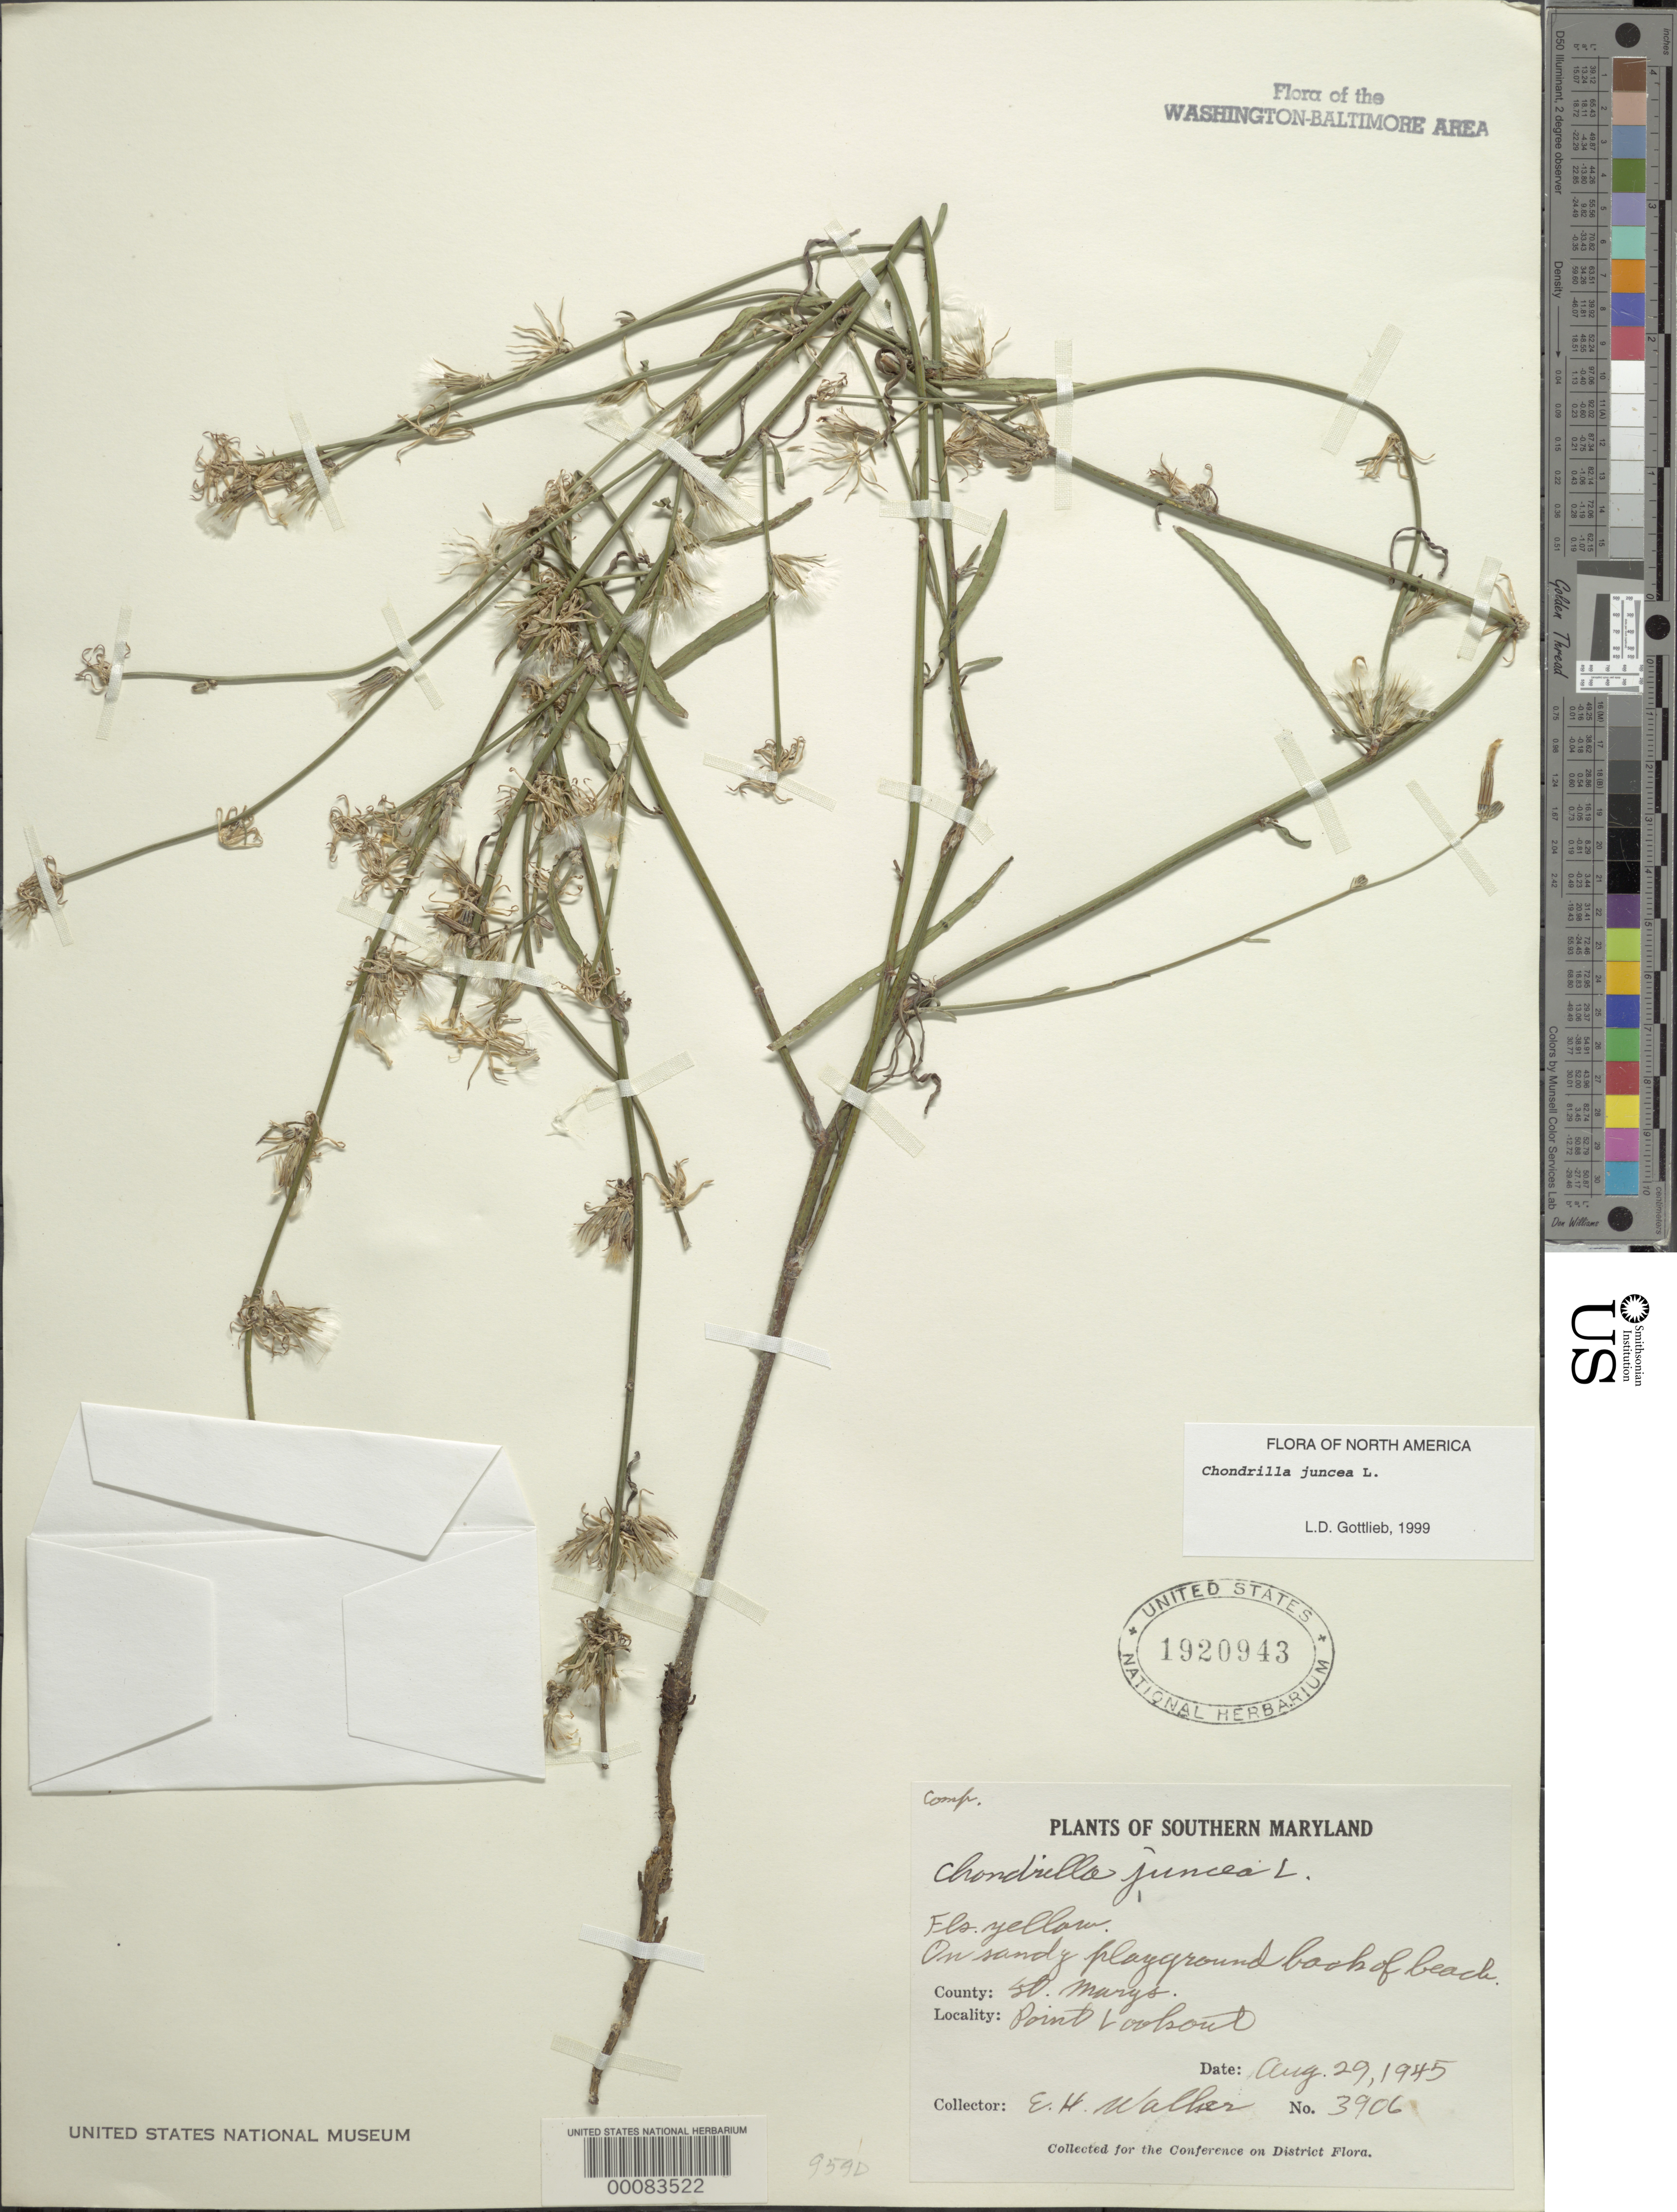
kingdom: Plantae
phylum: Tracheophyta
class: Magnoliopsida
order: Asterales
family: Asteraceae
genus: Chondrilla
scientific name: Chondrilla juncea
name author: L.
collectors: E. H. Walker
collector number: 3906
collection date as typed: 29 Aug 1945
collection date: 1945-08-29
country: United States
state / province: Maryland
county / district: St. Mary's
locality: Point Lookout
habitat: Sandy playground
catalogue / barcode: US 1920943